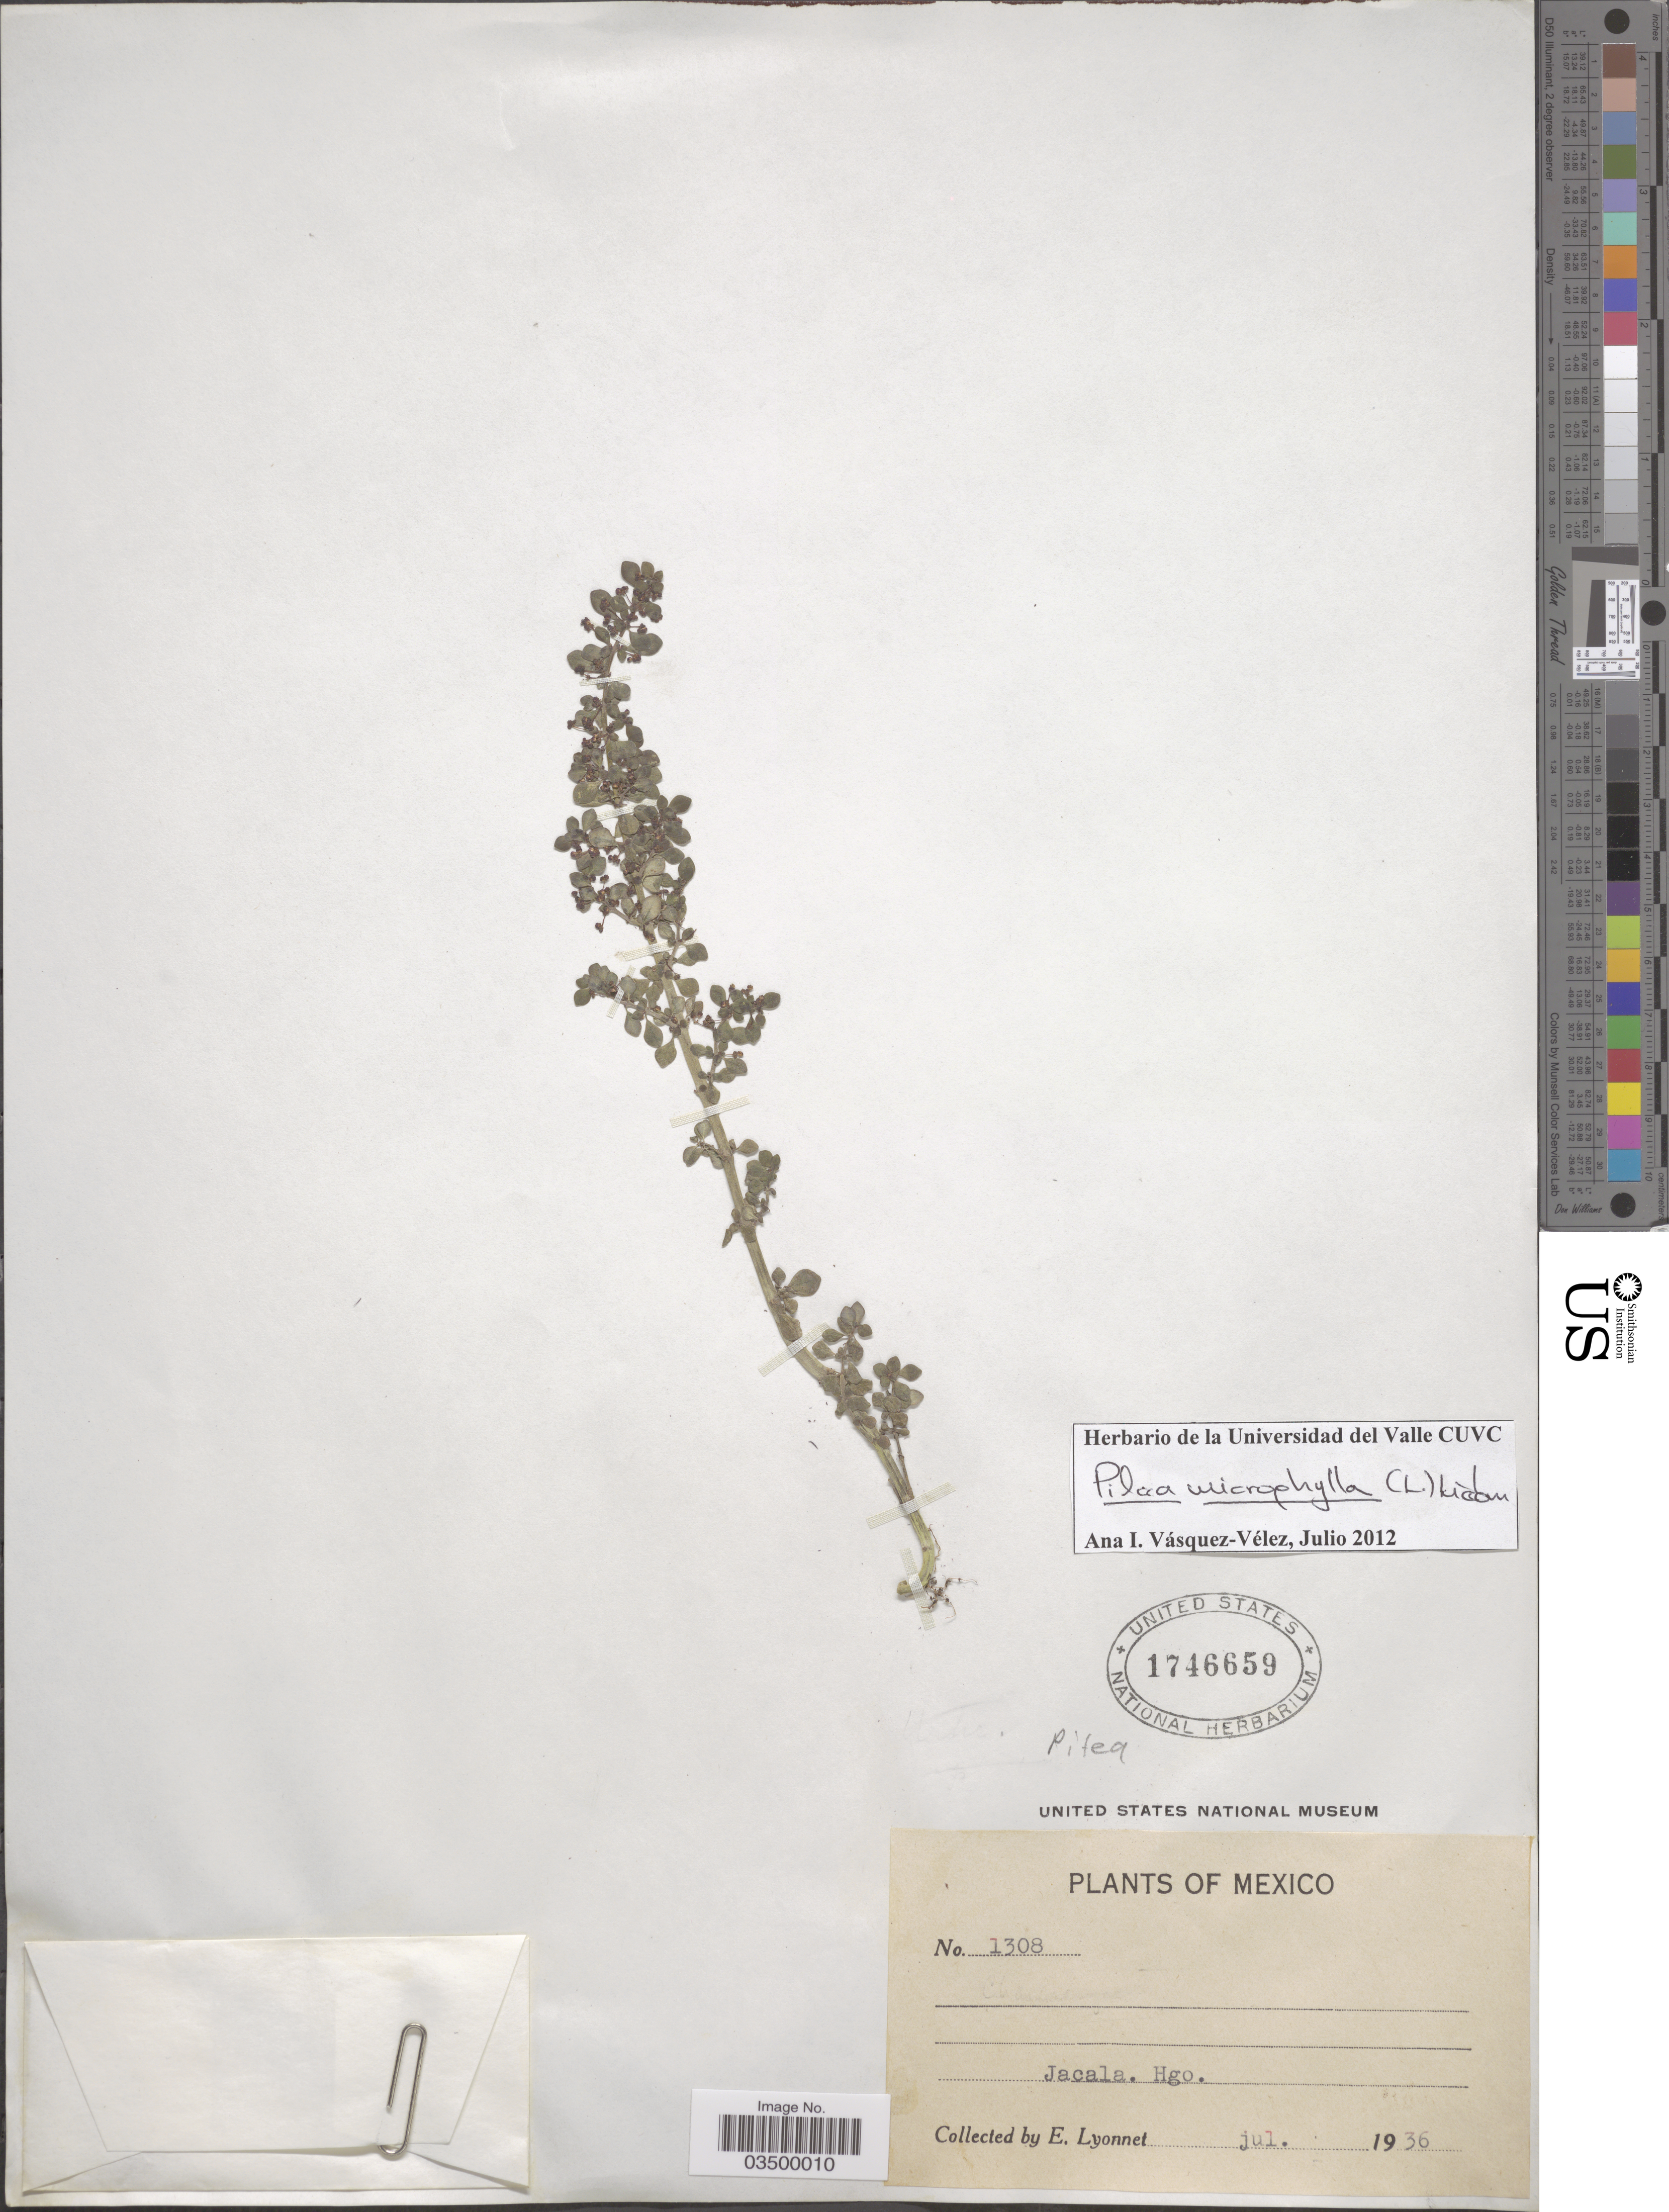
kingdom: Plantae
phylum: Tracheophyta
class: Magnoliopsida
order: Rosales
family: Urticaceae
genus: Pilea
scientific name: Pilea microphylla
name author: (L.) Liebm.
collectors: E. Lyonnet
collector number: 1308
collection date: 1936-07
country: Mexico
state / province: Hidalgo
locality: Jacala.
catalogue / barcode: US 1746659